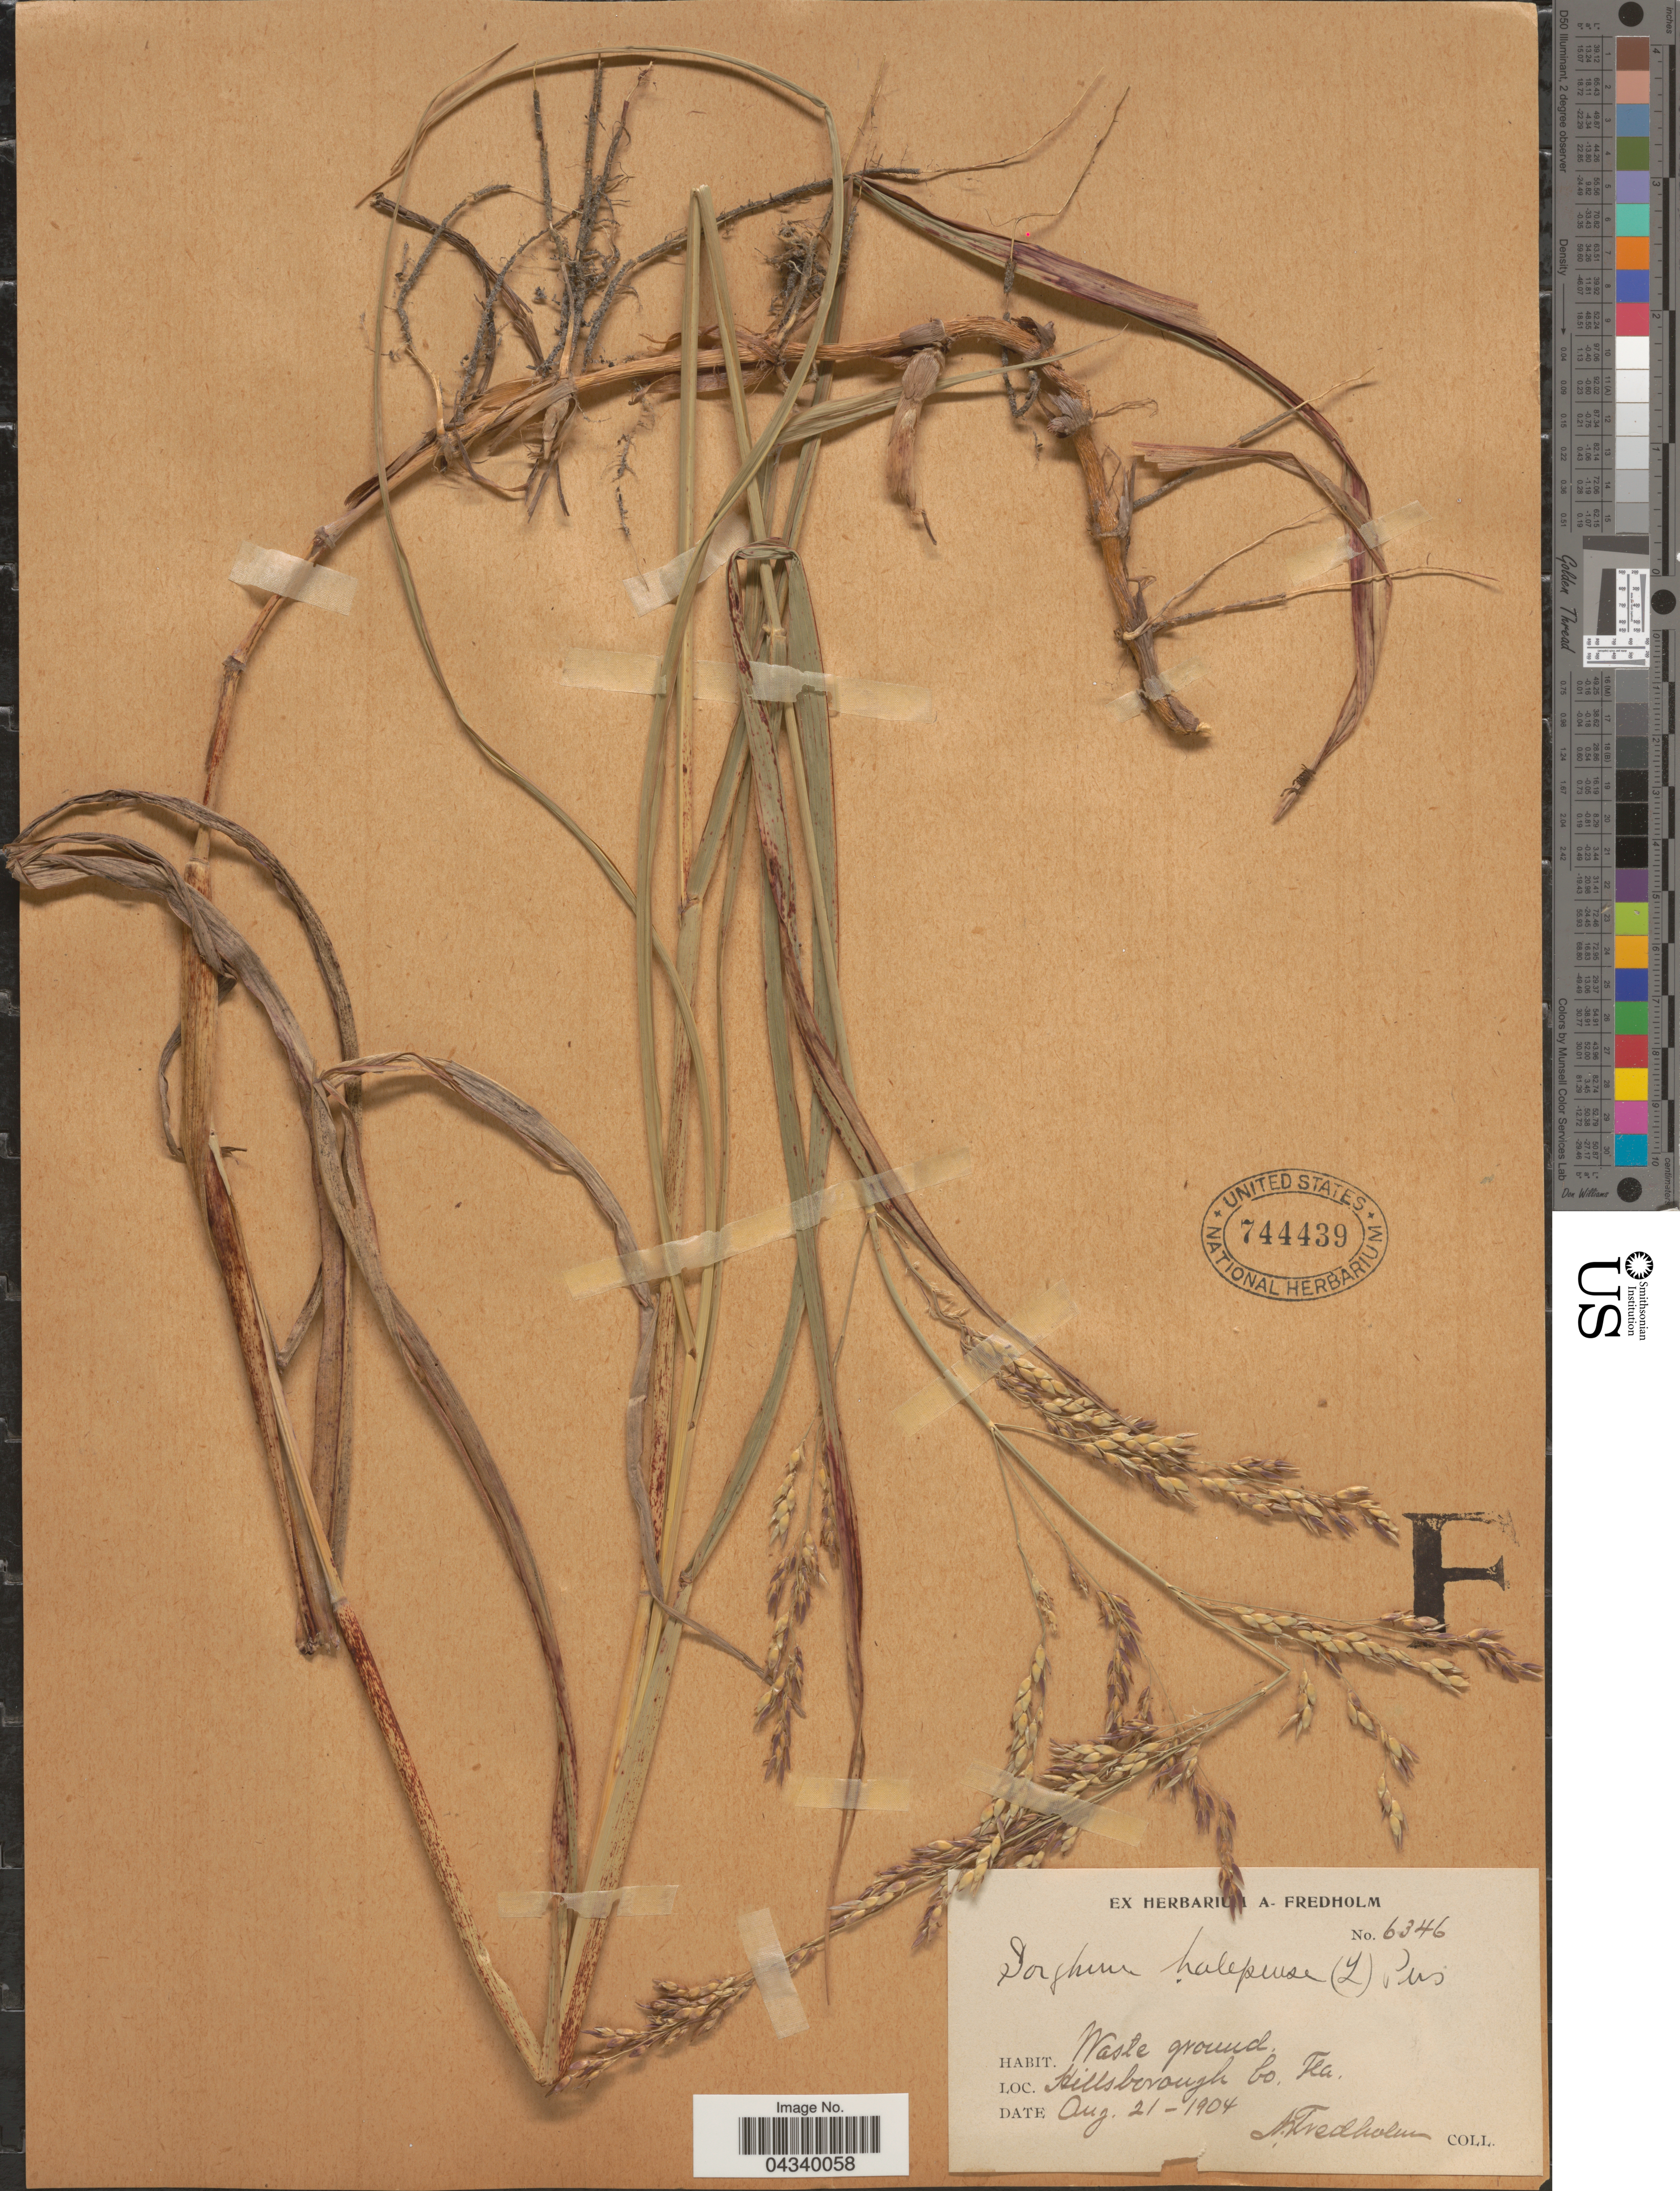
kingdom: Plantae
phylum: Tracheophyta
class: Liliopsida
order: Poales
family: Poaceae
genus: Sorghum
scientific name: Sorghum halepense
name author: (L.) Pers.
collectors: A. Fredholm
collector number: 6346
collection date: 1904-08-21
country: United States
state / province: Florida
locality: Hillsborough Co.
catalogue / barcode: US 744439